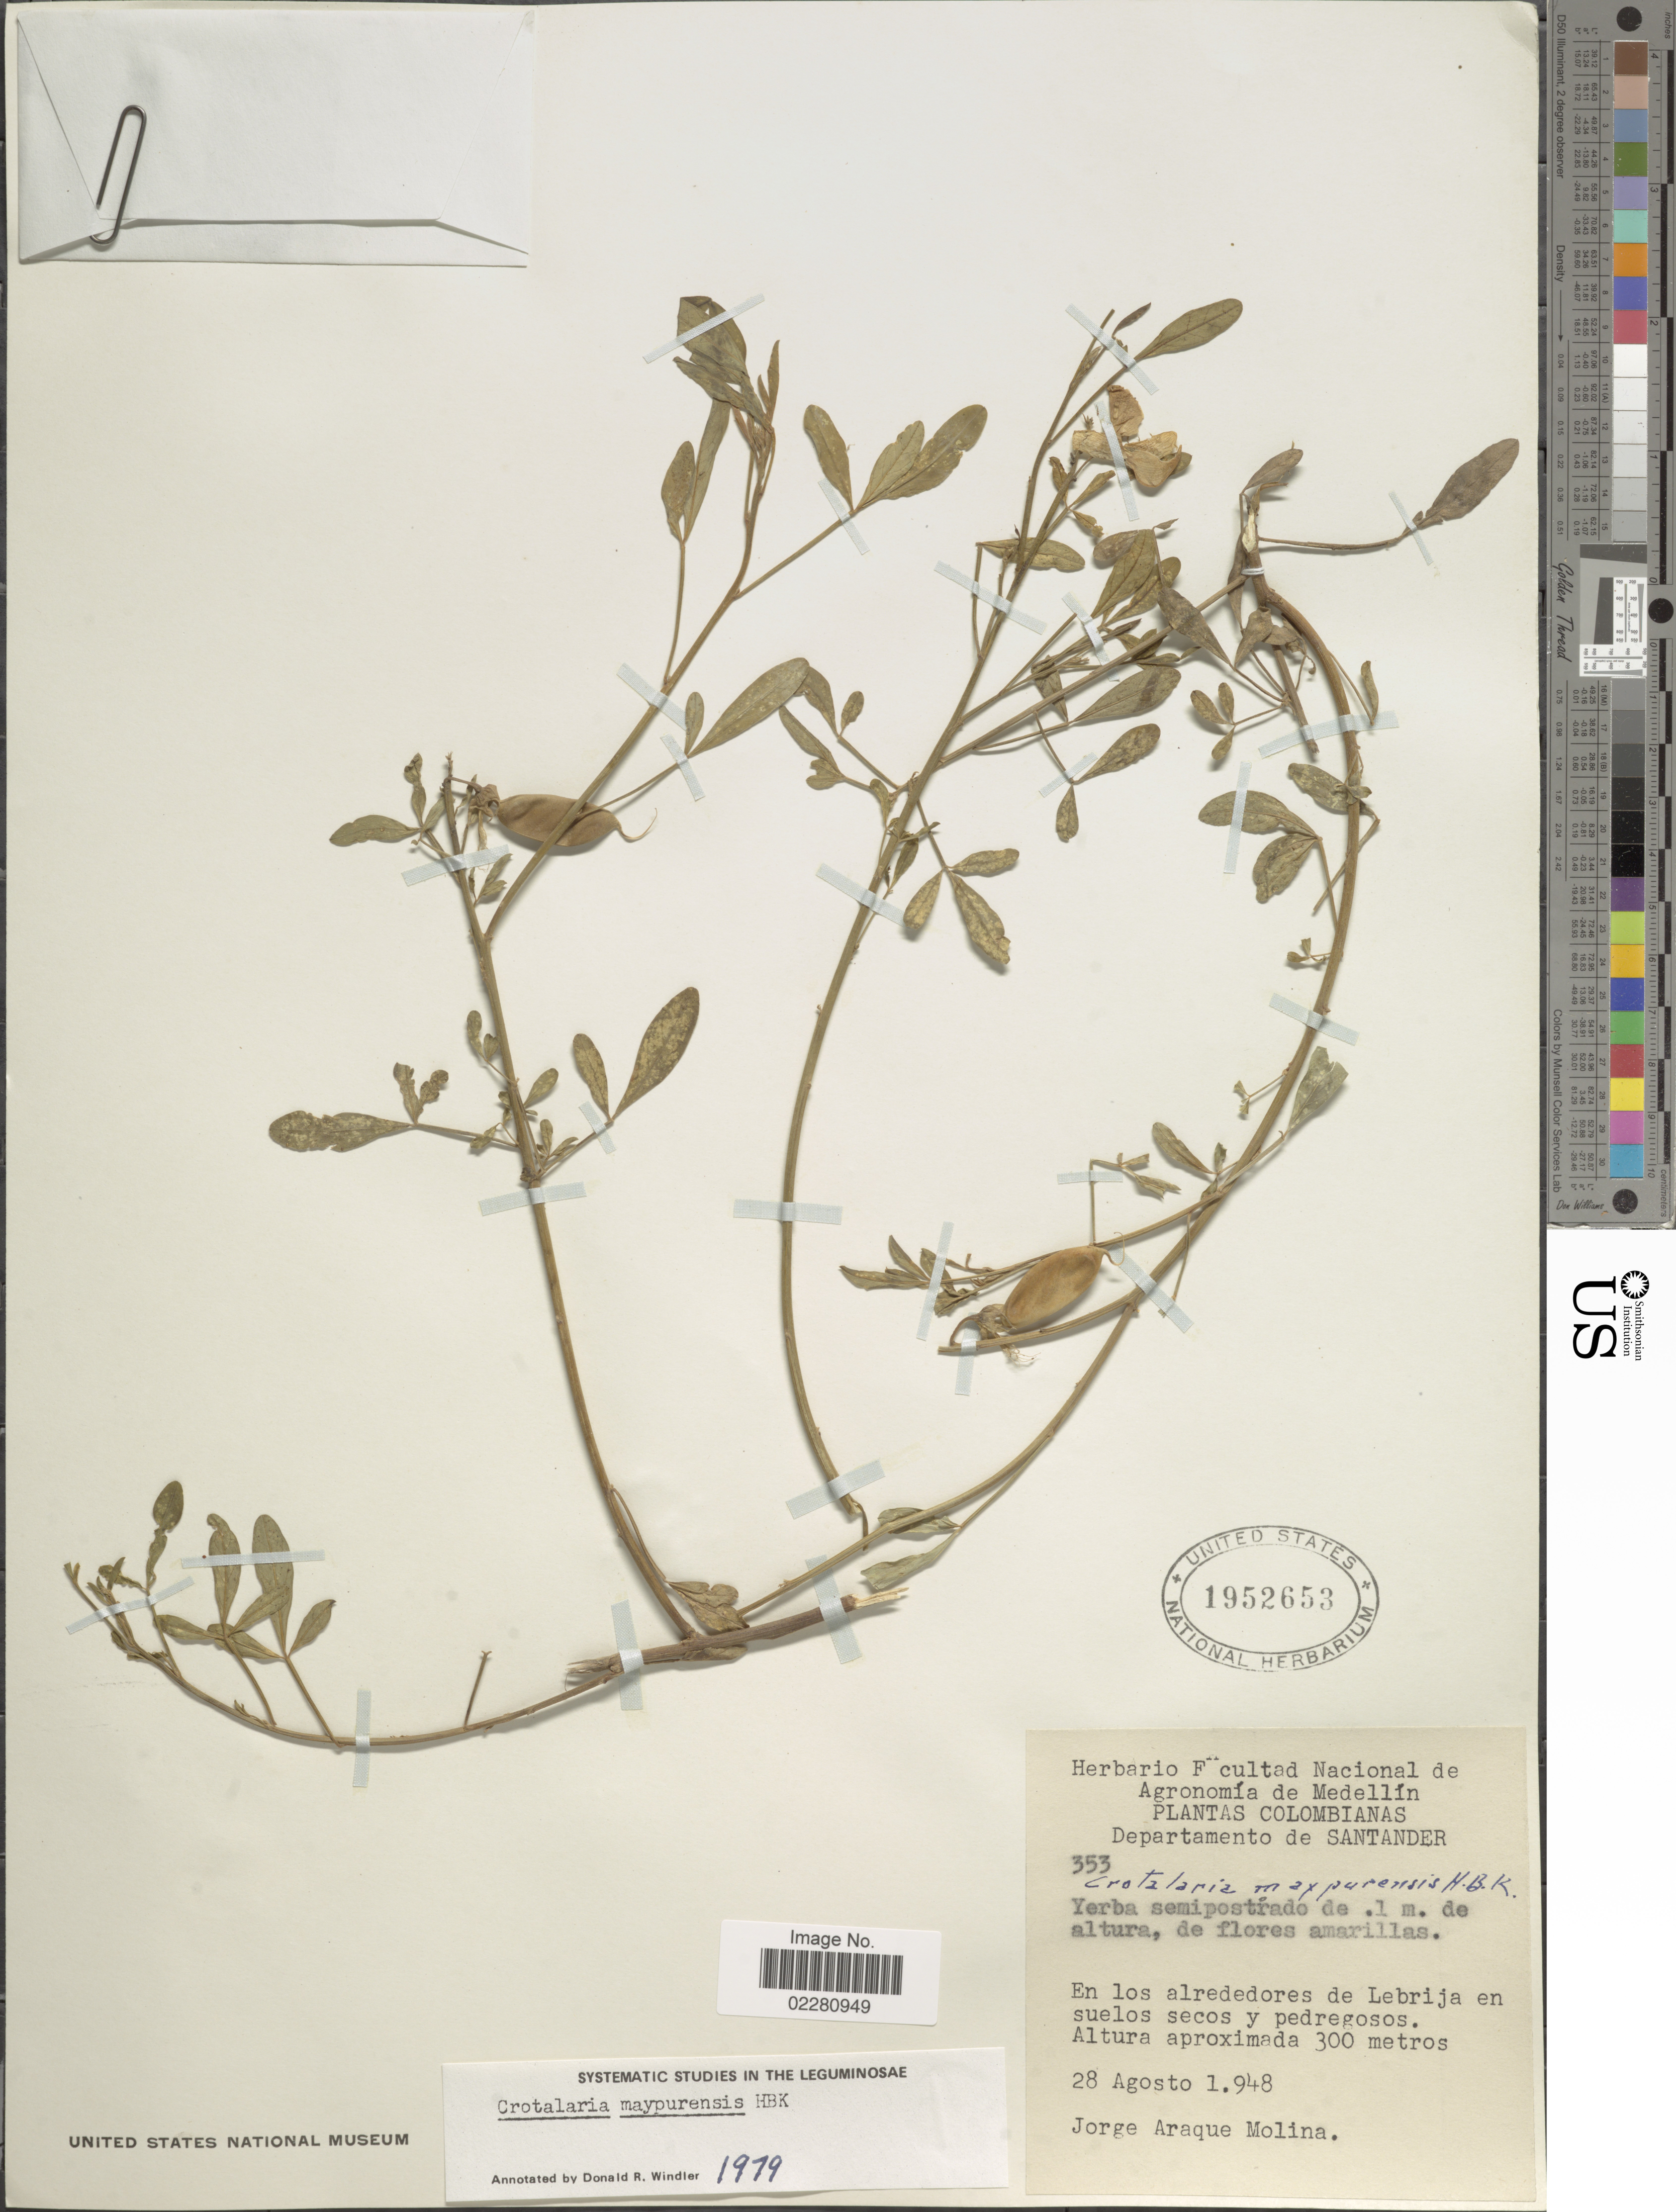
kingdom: Plantae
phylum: Tracheophyta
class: Magnoliopsida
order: Fabales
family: Fabaceae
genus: Crotalaria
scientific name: Crotalaria maypurensis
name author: Kunth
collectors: J. A. Molina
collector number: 353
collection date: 1948-08-28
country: Colombia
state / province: Santander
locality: En los alrededores de Lebrija en suelos secos y pedregosos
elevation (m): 300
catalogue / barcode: US 1952653